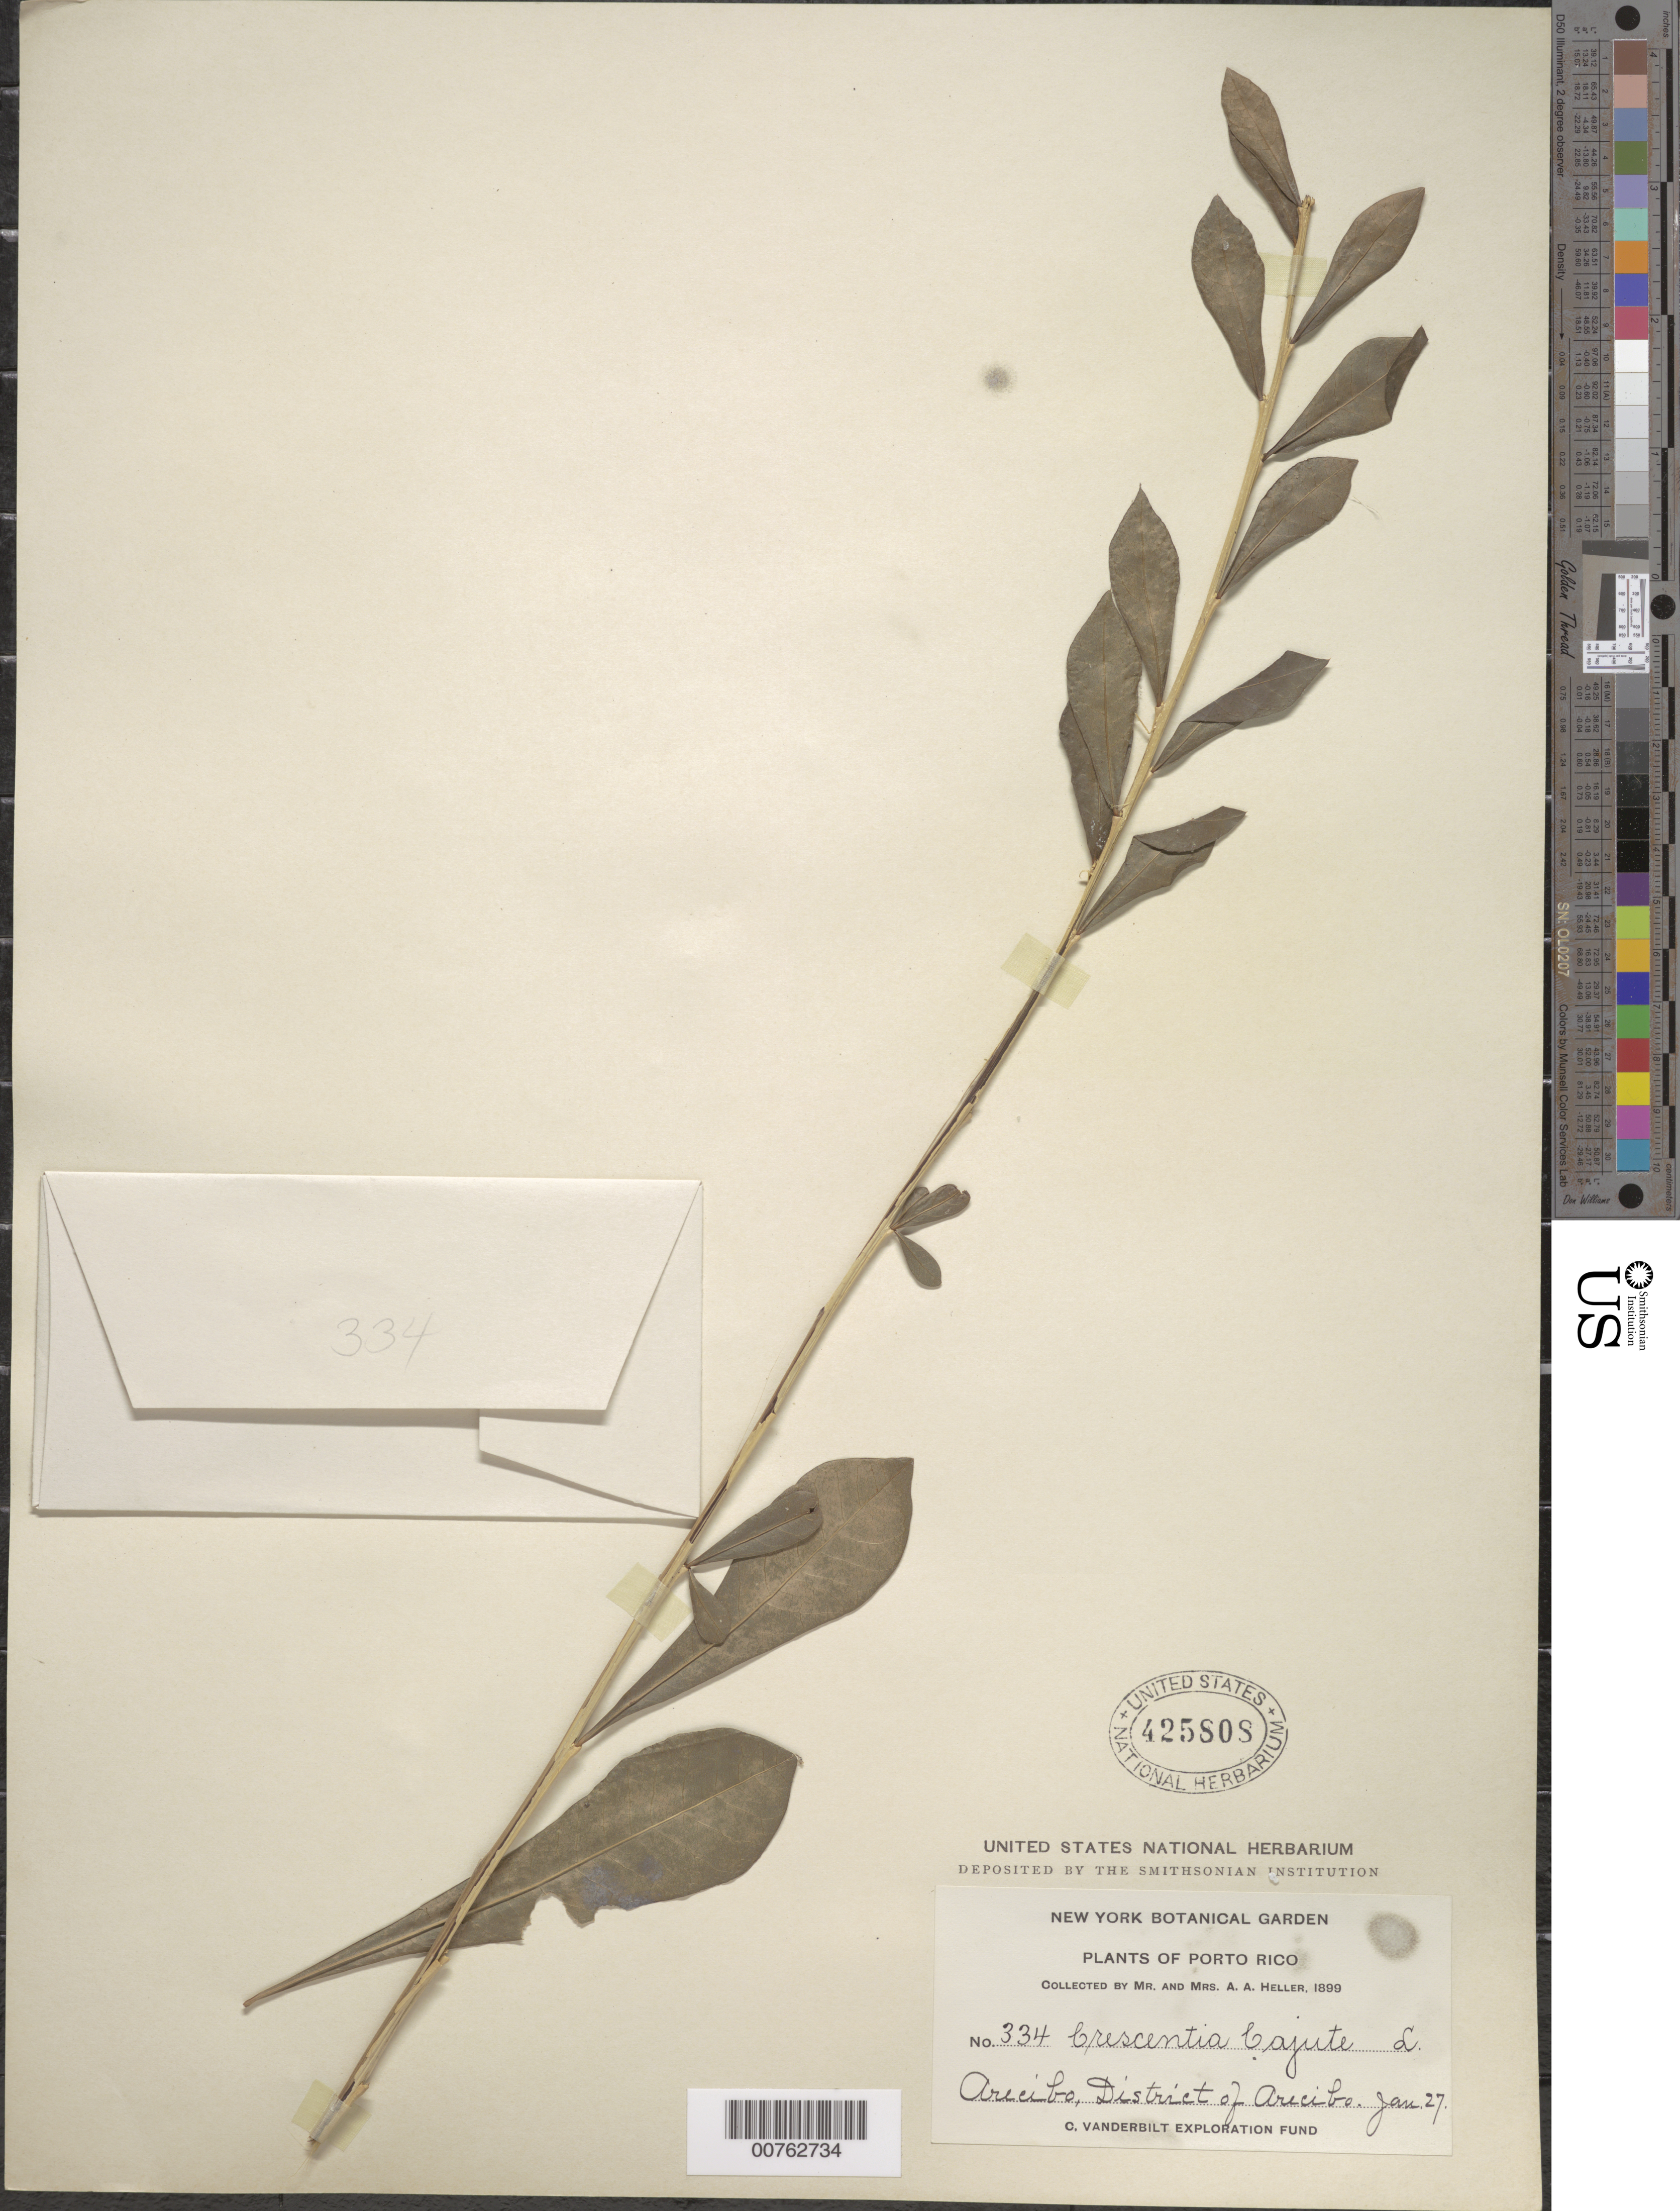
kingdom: Plantae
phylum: Tracheophyta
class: Magnoliopsida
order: Lamiales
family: Bignoniaceae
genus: Crescentia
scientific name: Crescentia cujete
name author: L.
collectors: A. A. Heller & E. G. Heller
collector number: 334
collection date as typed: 27 Jan 1899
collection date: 1899-01-27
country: Puerto Rico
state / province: Arecibo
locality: Arecibo, District of Arecibo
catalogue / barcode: US 425808